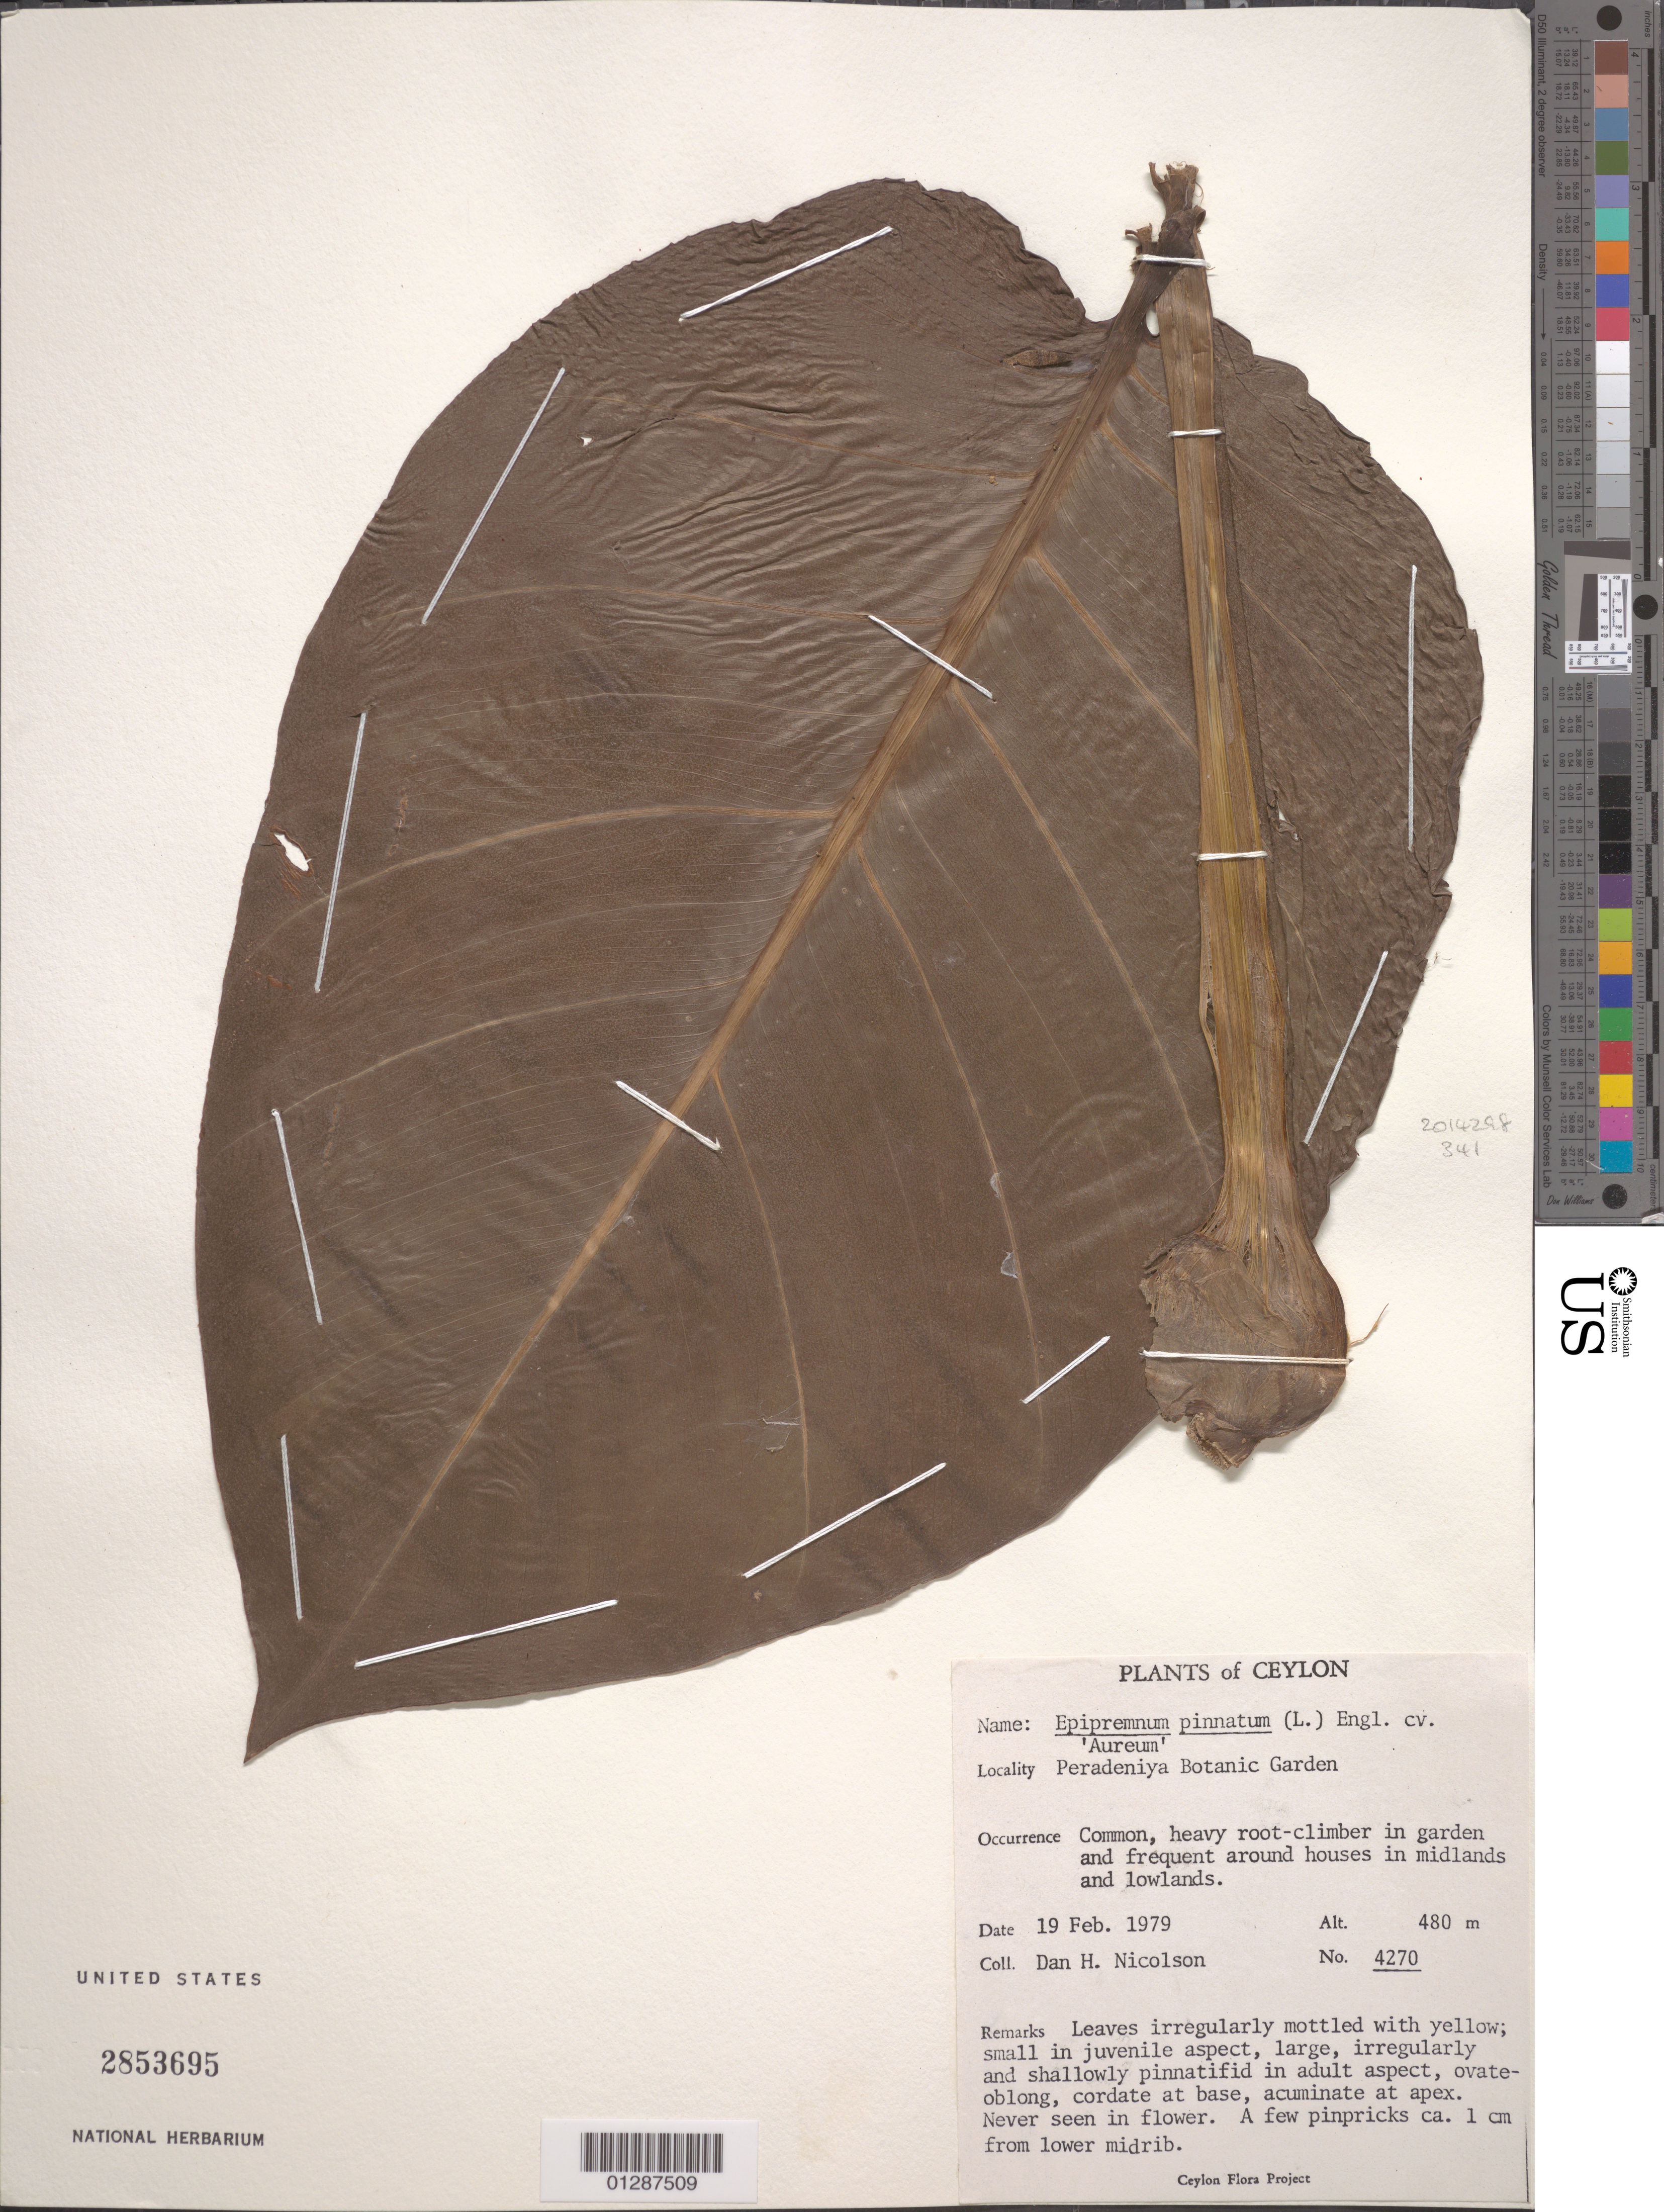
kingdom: Plantae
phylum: Tracheophyta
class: Liliopsida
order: Alismatales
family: Araceae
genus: Epipremnum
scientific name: Epipremnum aureum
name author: (Linden & André) G.S. Bunting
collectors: D. H. Nicolson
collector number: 4270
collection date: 1979-02-19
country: Sri Lanka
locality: Ceylon. Peradeniya Botanic Garden.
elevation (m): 480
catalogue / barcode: US 2853695